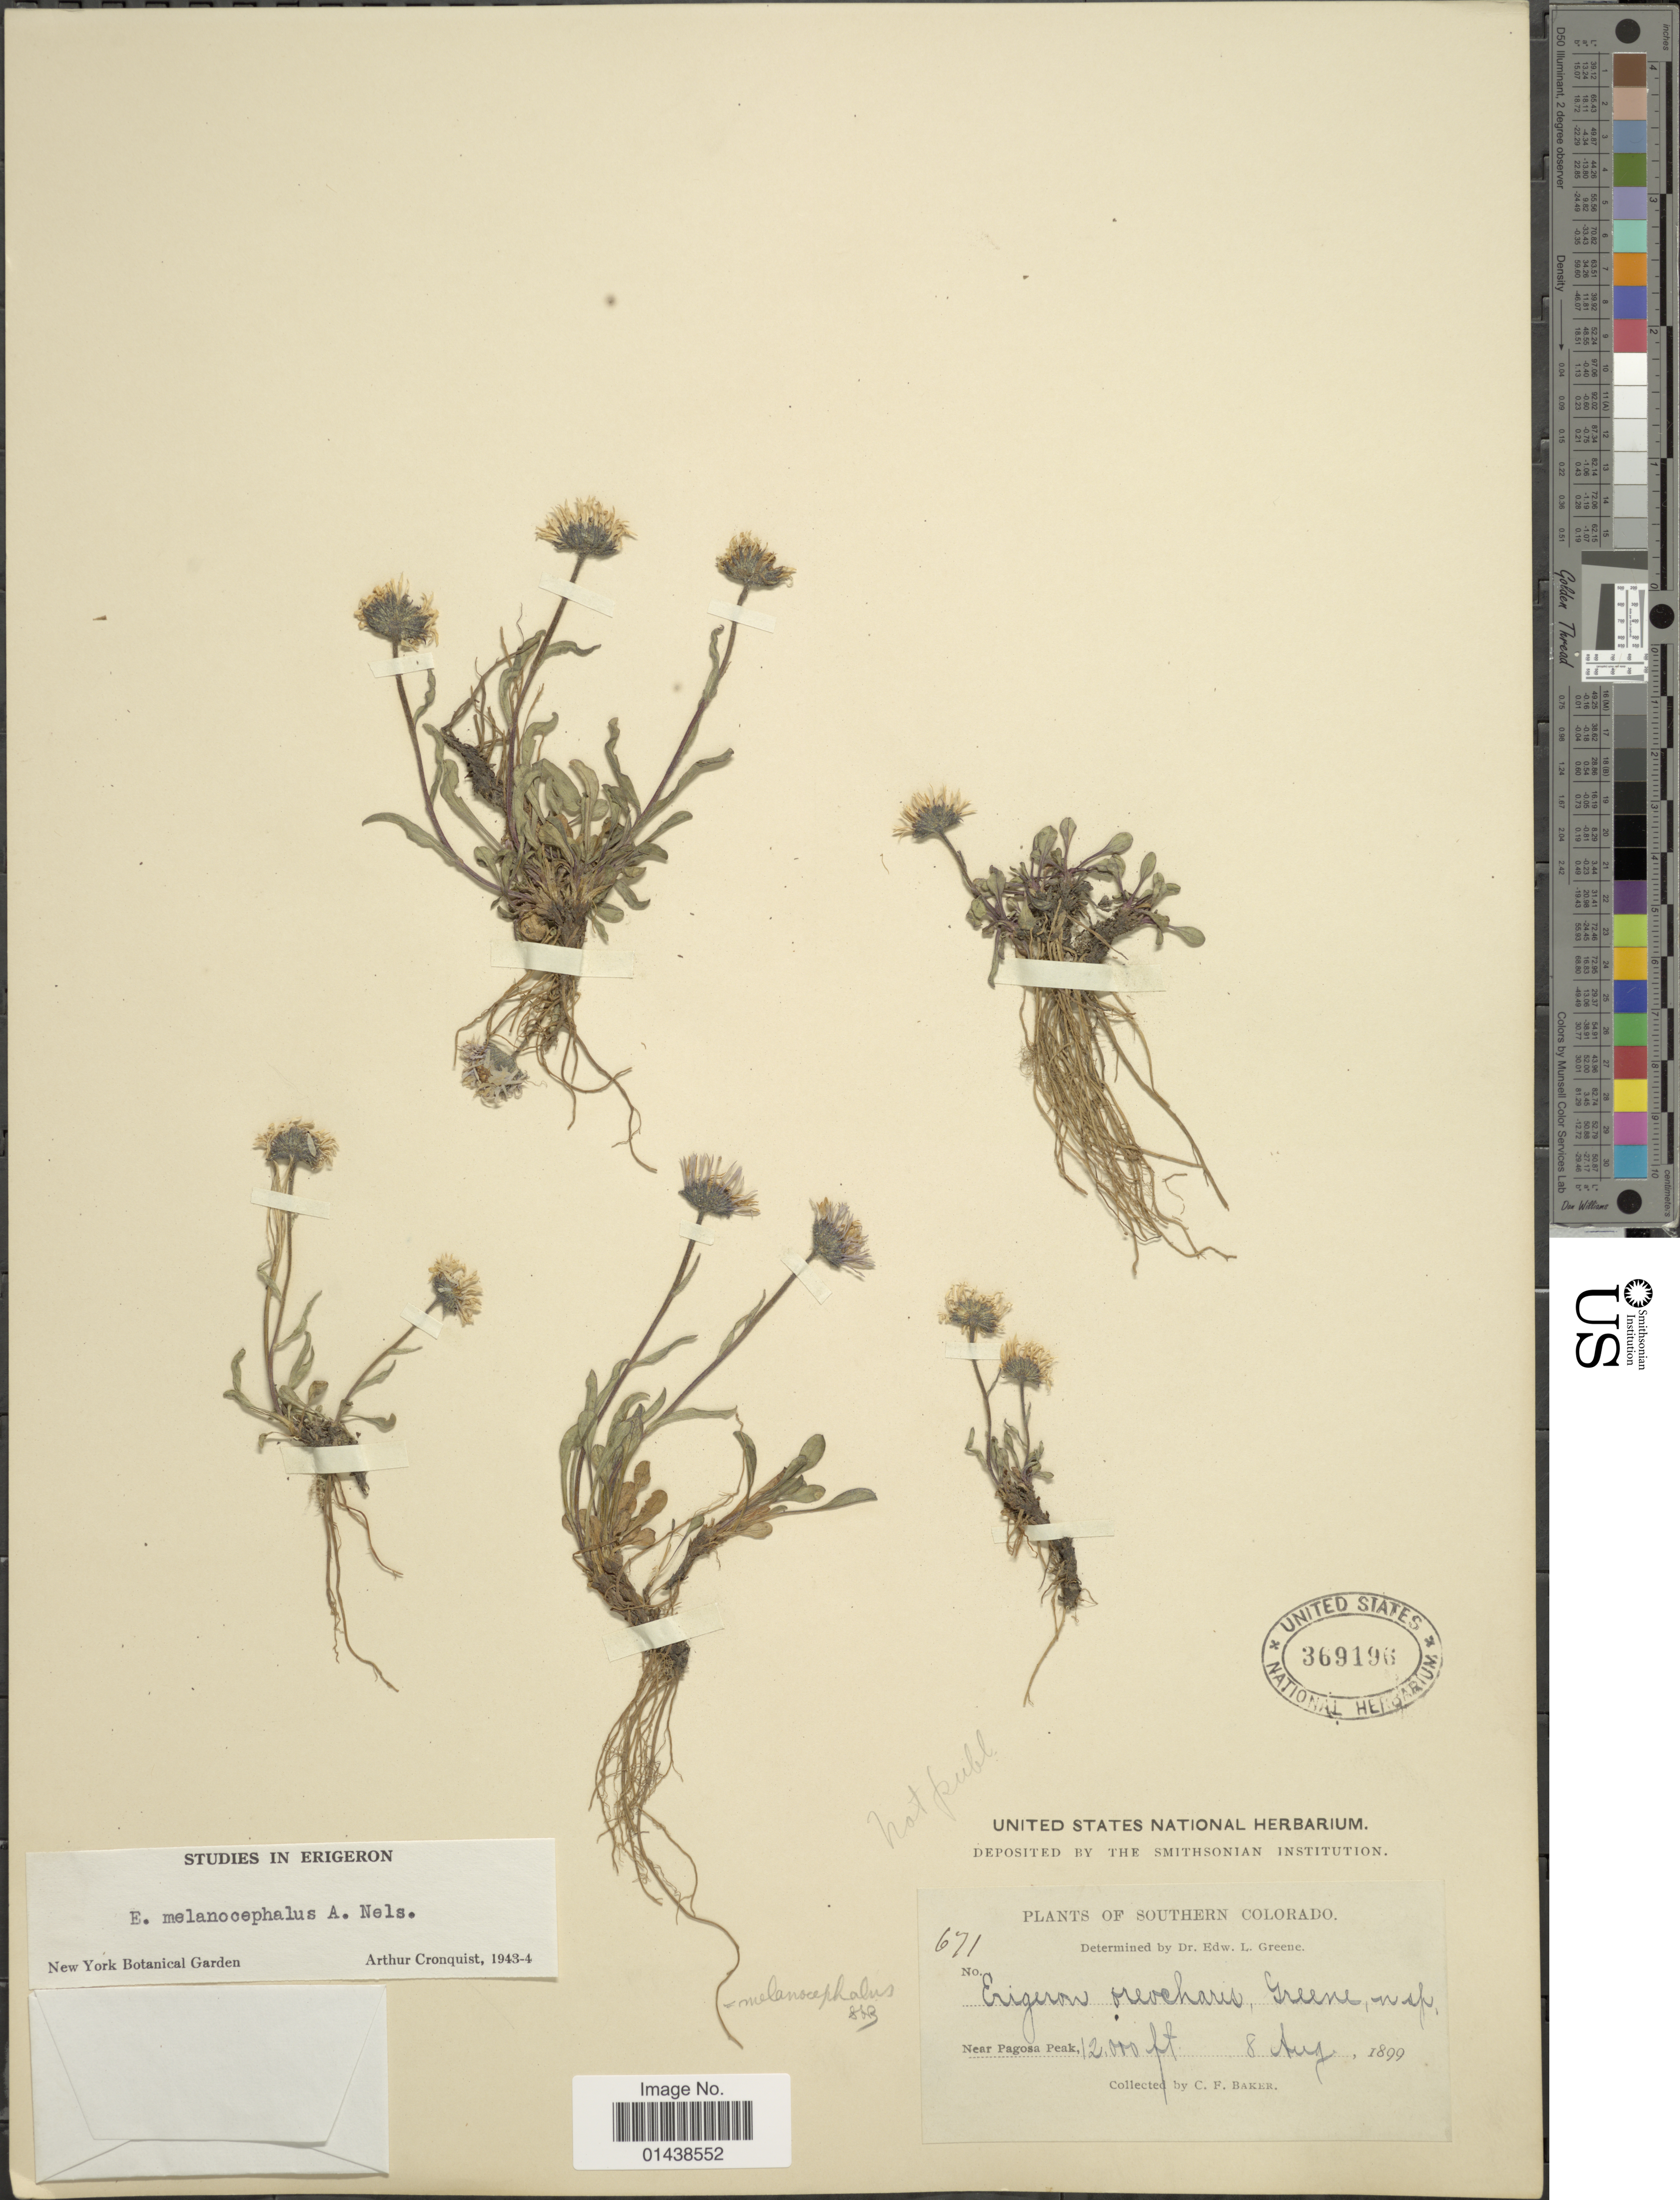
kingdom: Plantae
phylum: Tracheophyta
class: Magnoliopsida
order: Asterales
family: Asteraceae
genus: Erigeron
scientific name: Erigeron melanocephalus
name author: (A. Nelson) A. Nelson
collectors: C. F. Baker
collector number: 671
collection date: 1899-08-08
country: United States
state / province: Colorado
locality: Southern Colorado. Near Pagosa Peak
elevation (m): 3658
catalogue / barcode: US 369196